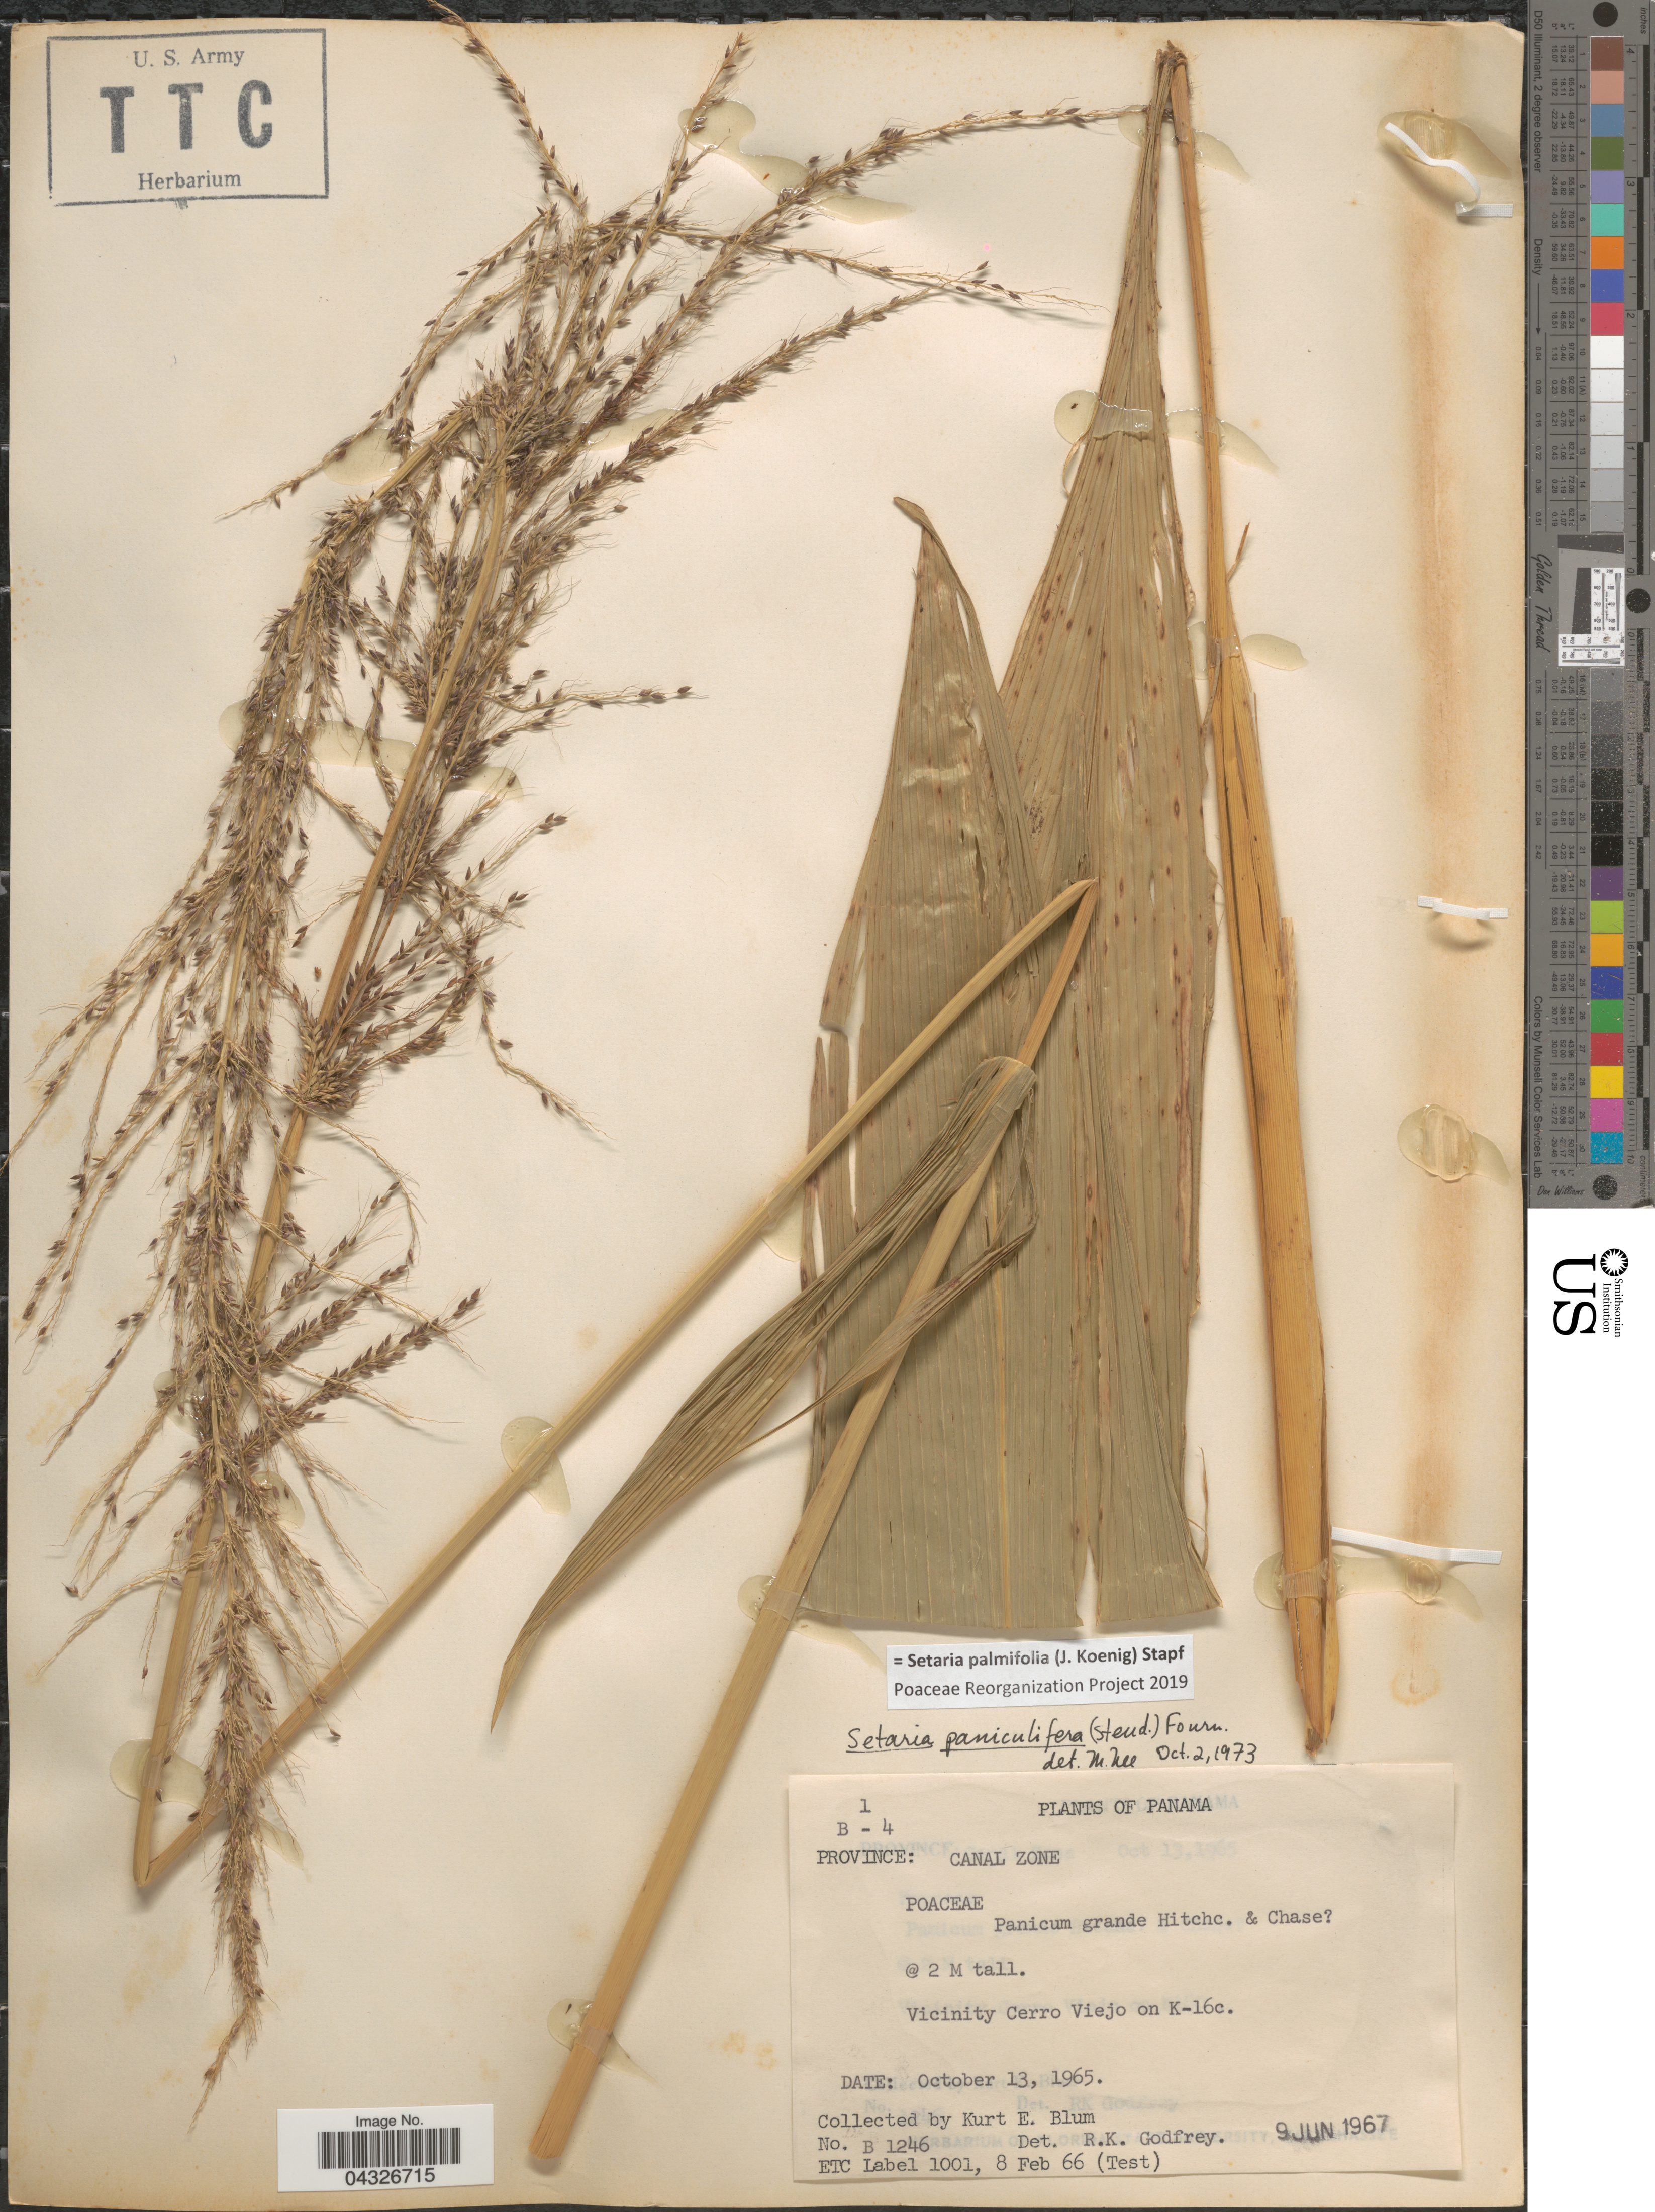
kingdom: Plantae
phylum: Tracheophyta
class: Liliopsida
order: Poales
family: Poaceae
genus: Setaria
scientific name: Setaria palmifolia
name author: (J. Koenig) Stapf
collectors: K. E. Blum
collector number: B1246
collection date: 1965-10-13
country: Panama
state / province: Colón / Panamá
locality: Province: Canal Zone. Vicinity Cerro Viejo on K-16c.